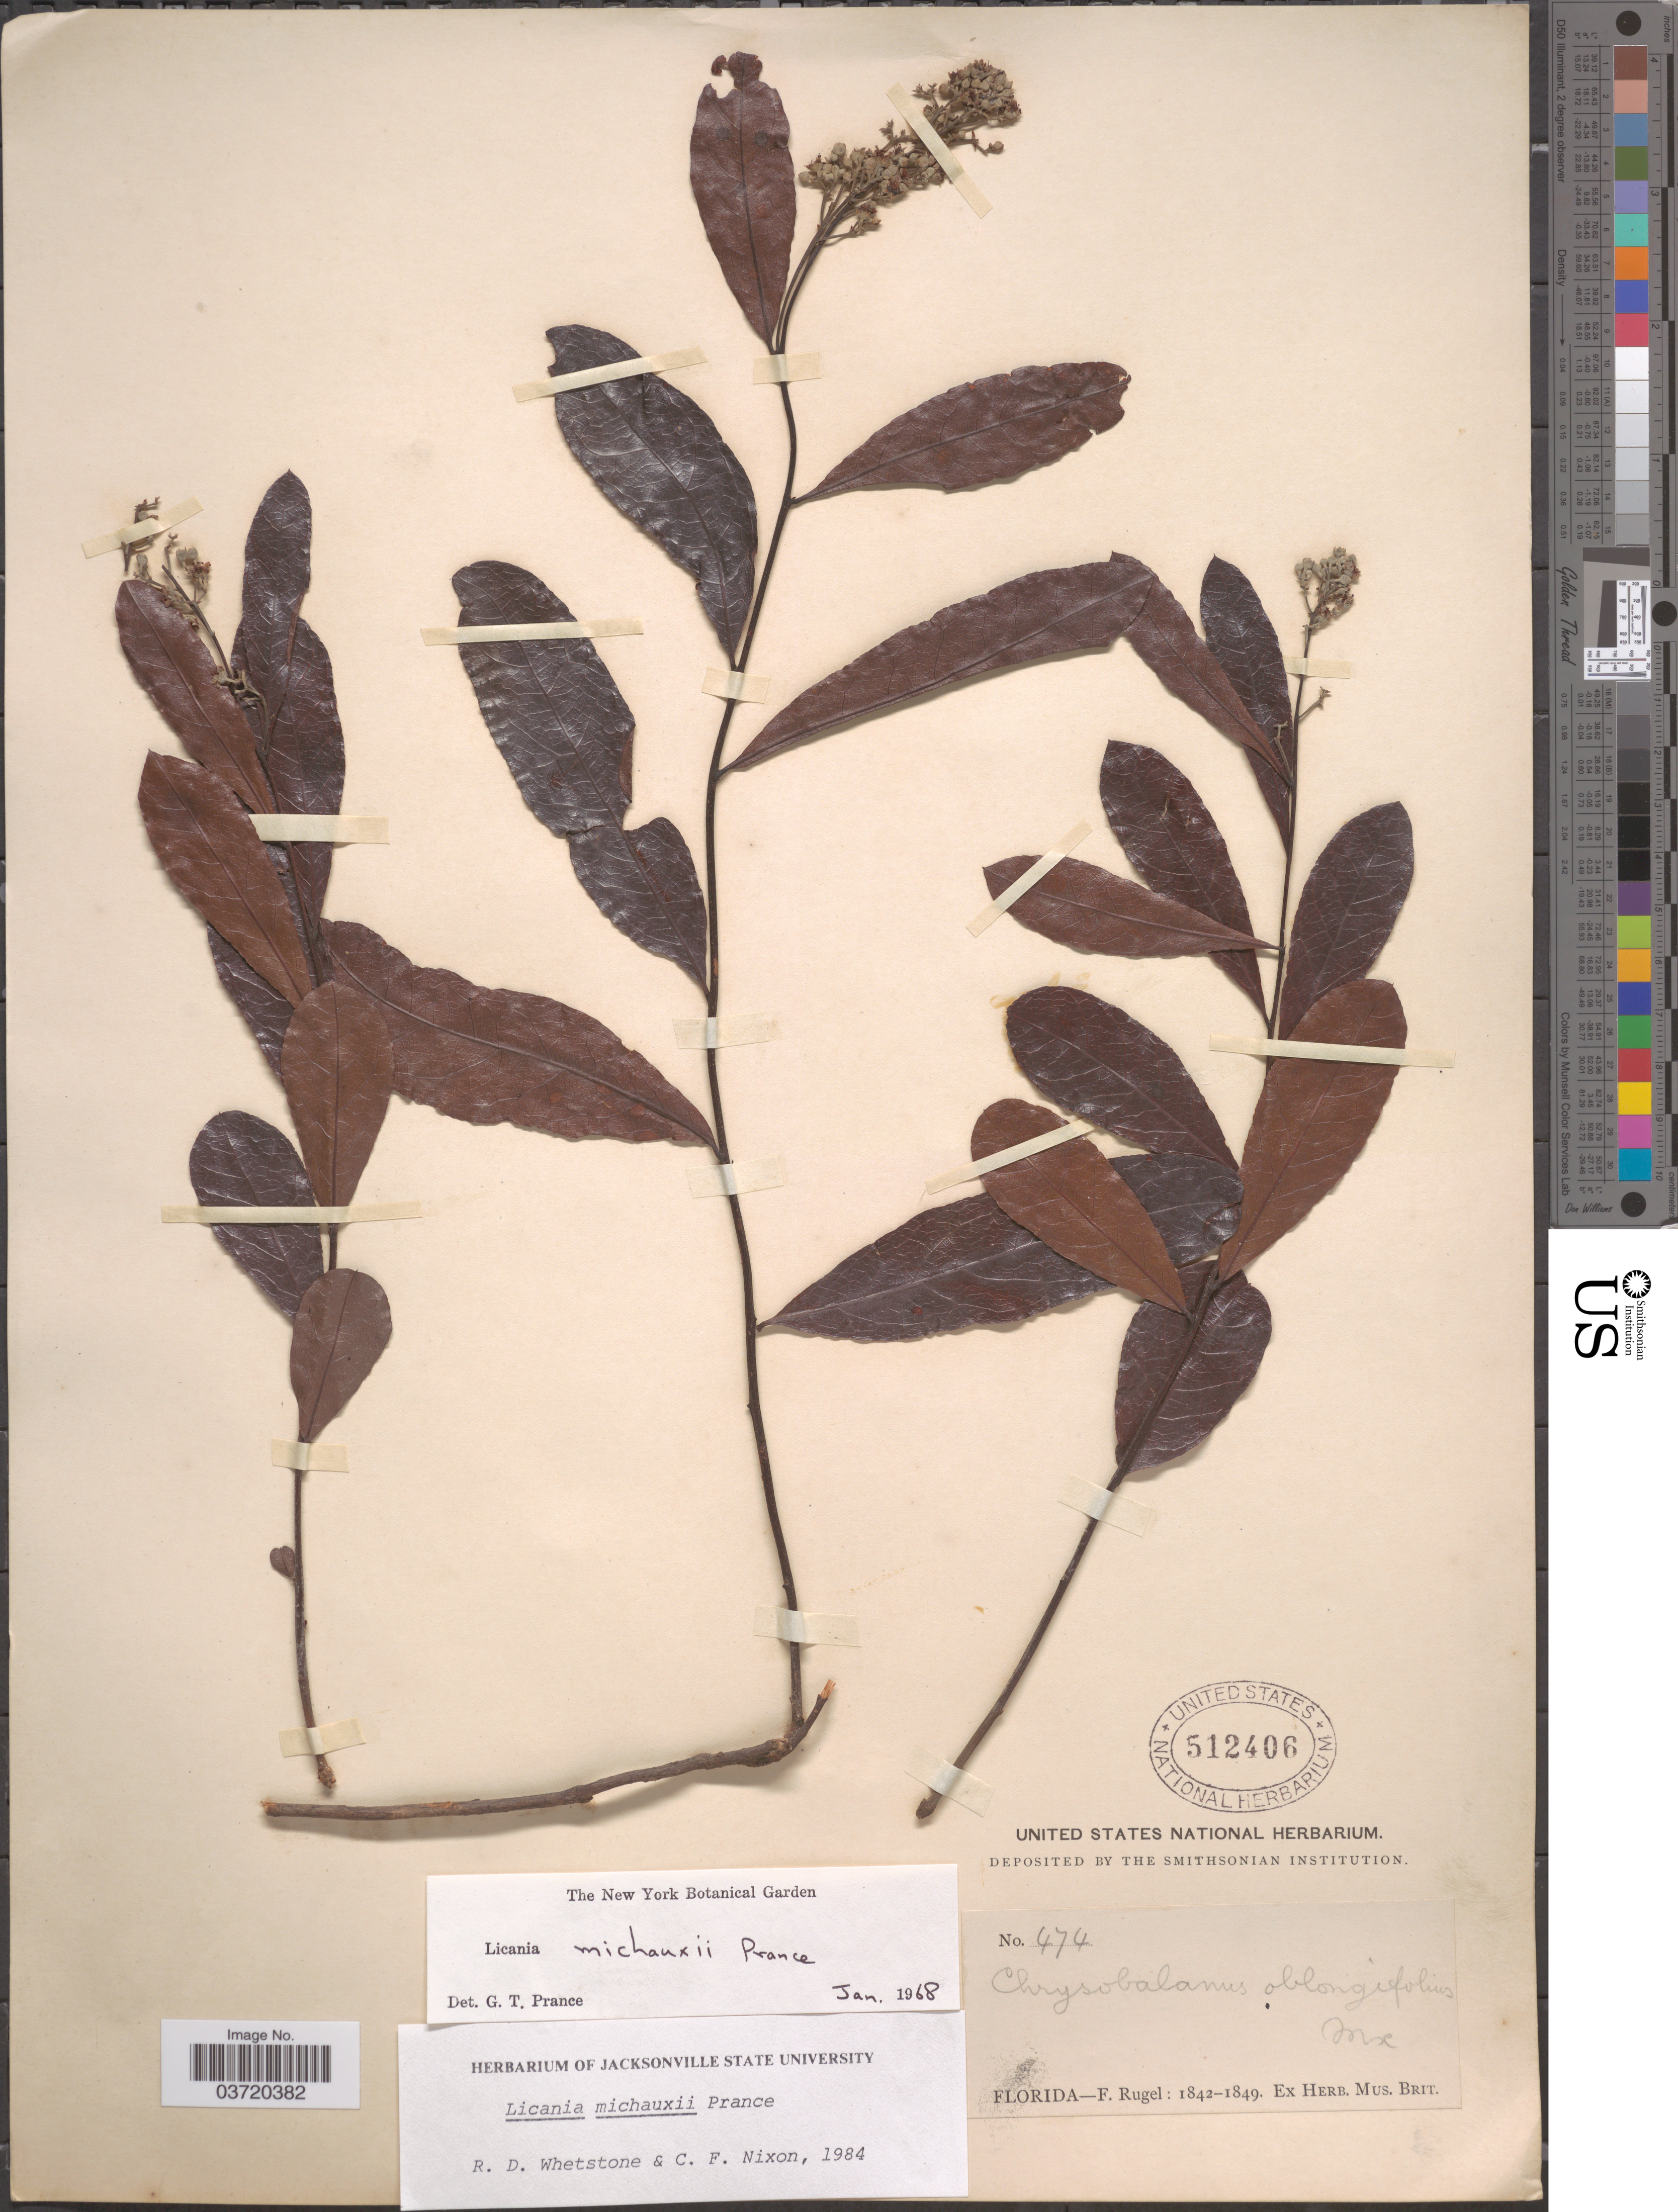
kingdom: Plantae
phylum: Tracheophyta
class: Magnoliopsida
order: Malpighiales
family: Chrysobalanaceae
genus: Geobalanus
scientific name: Geobalanus oblongifolius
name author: (Michx.) Small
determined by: Strong, M. T., (US), Smithsonian Institution - National Museum of Natural History (UNITED STATES)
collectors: F. Rugel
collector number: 474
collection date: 1842/1849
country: United States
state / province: Florida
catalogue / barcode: US 512406